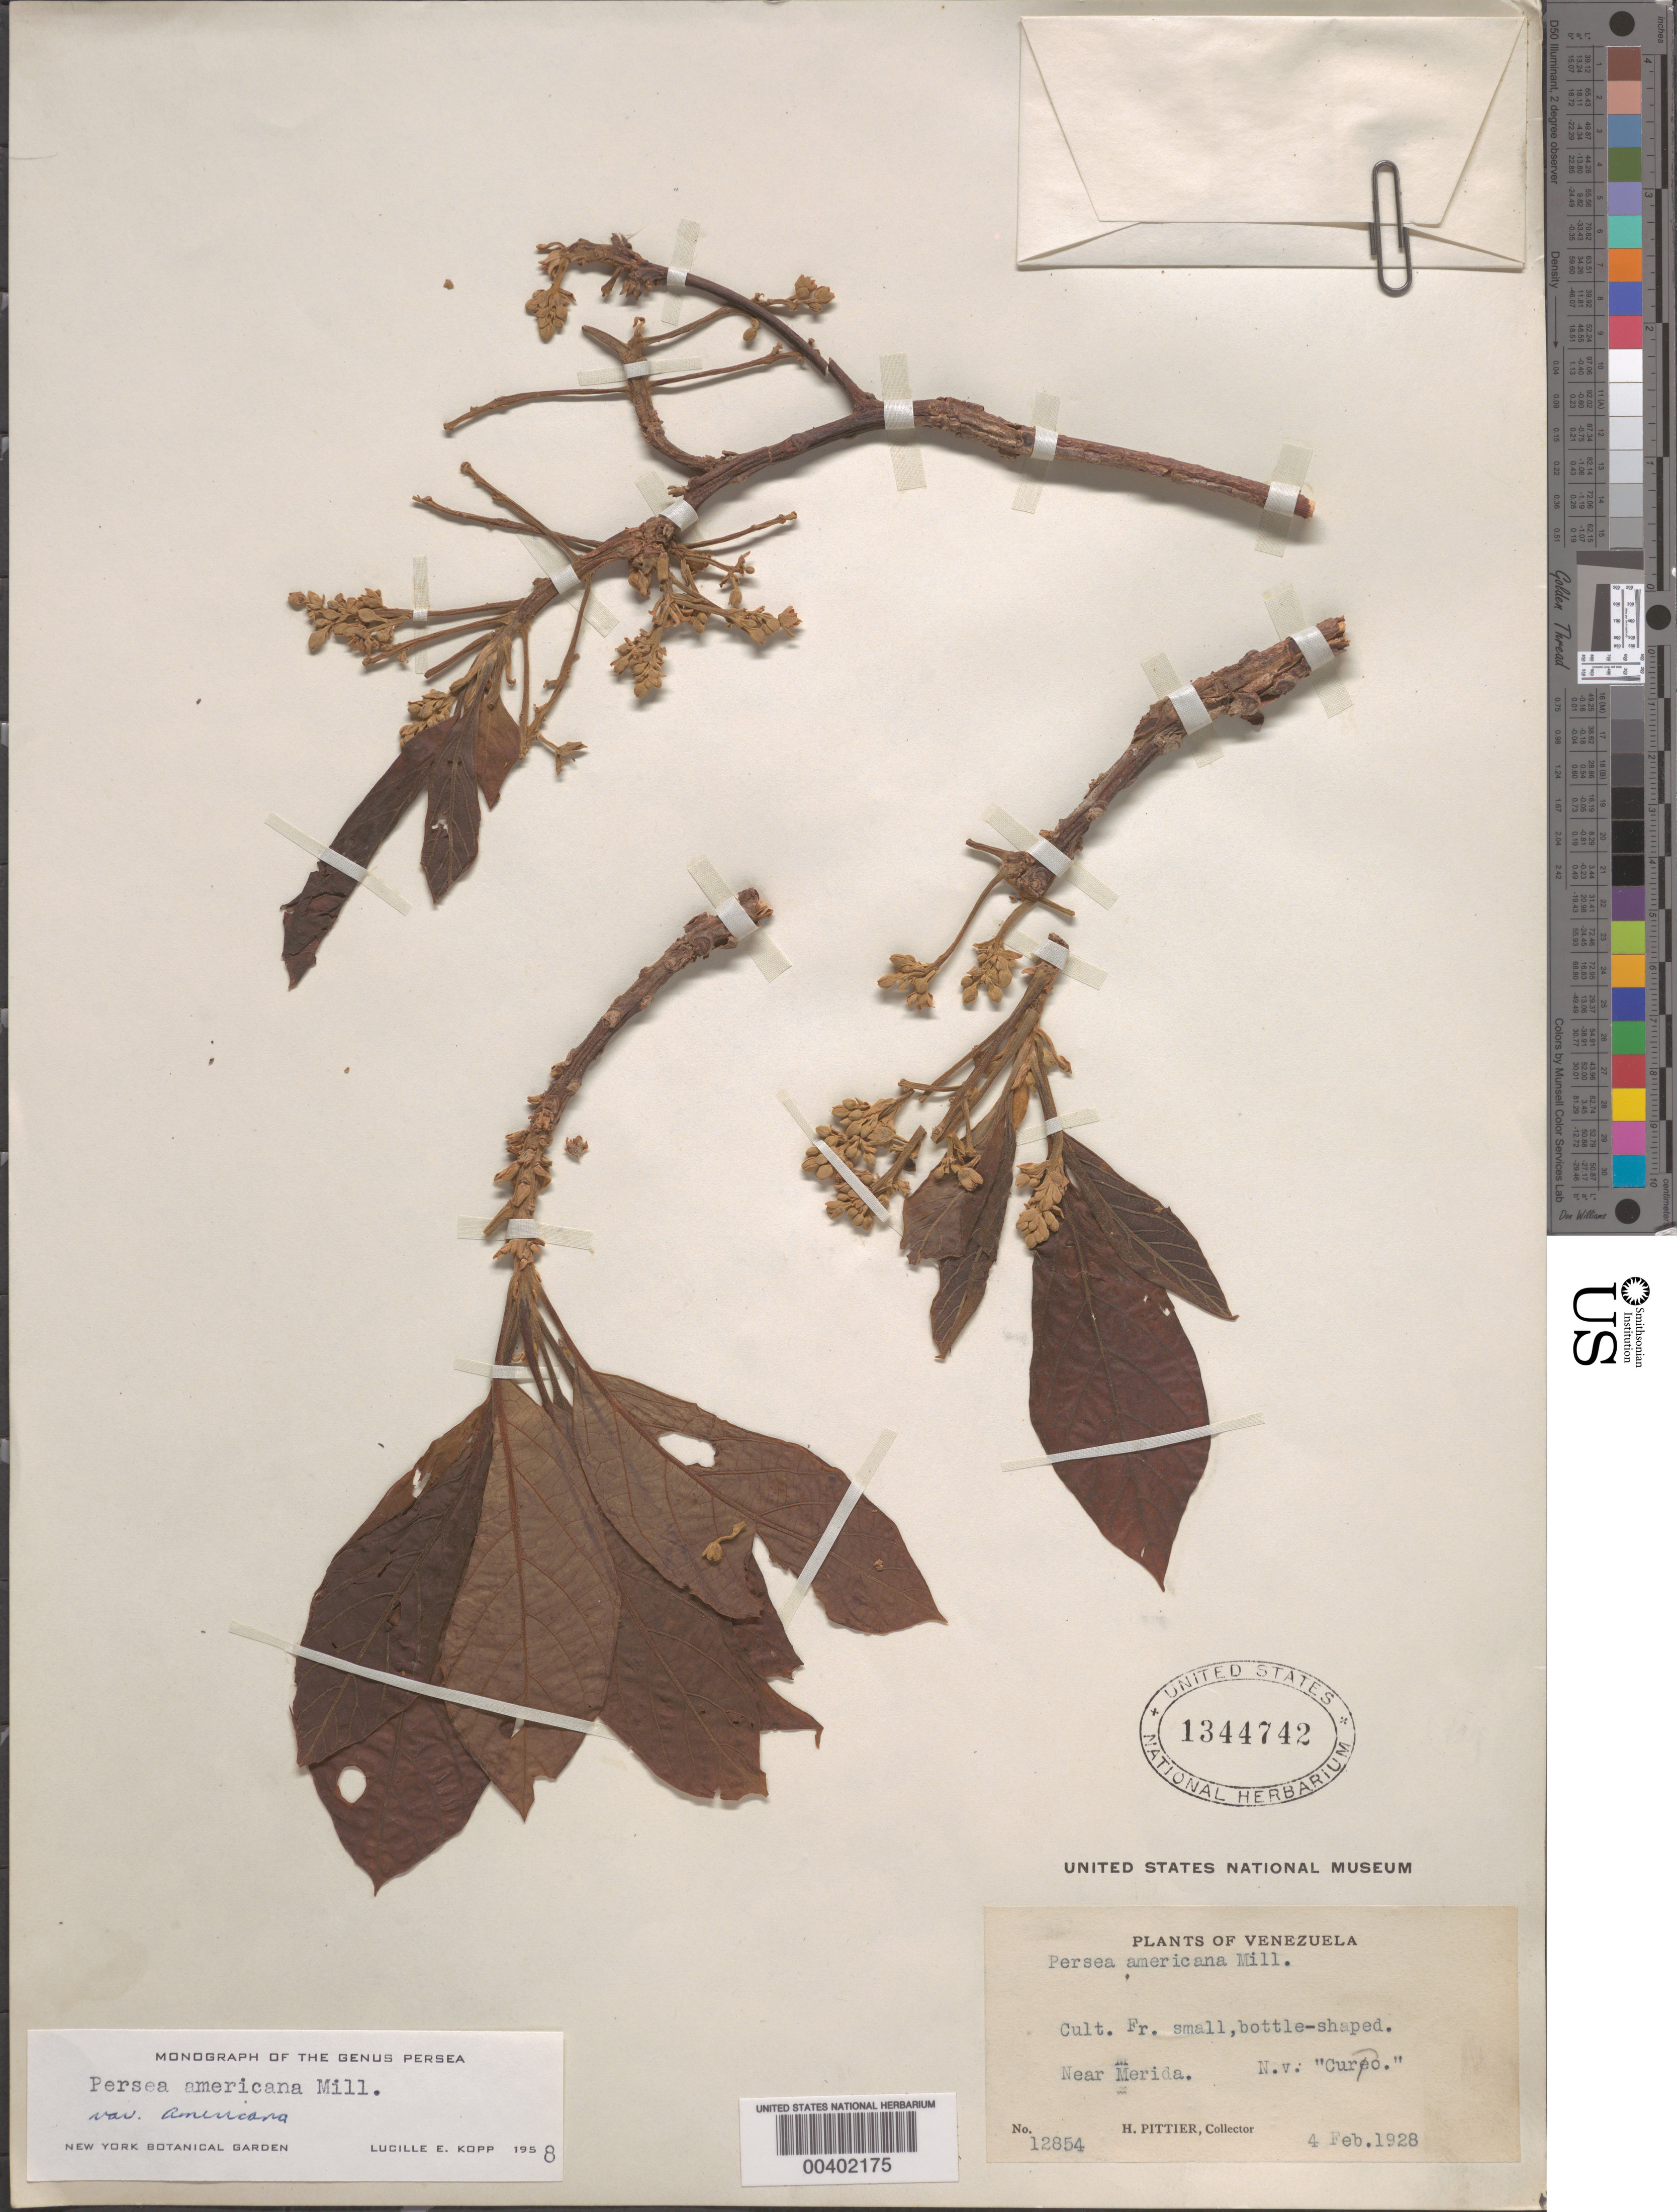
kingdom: Plantae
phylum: Tracheophyta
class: Magnoliopsida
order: Laurales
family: Lauraceae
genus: Persea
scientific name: Persea americana var. americana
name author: Mill.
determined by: Kopp, L. E., (NY), New York Botanical Garden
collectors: H. F. Pittier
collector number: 12854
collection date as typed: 04 Feb 1928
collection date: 1928-02-04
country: Venezuela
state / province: Mérida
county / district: Libertador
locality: Near Mérida Merida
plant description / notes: Common name: Curo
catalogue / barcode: US 1344742